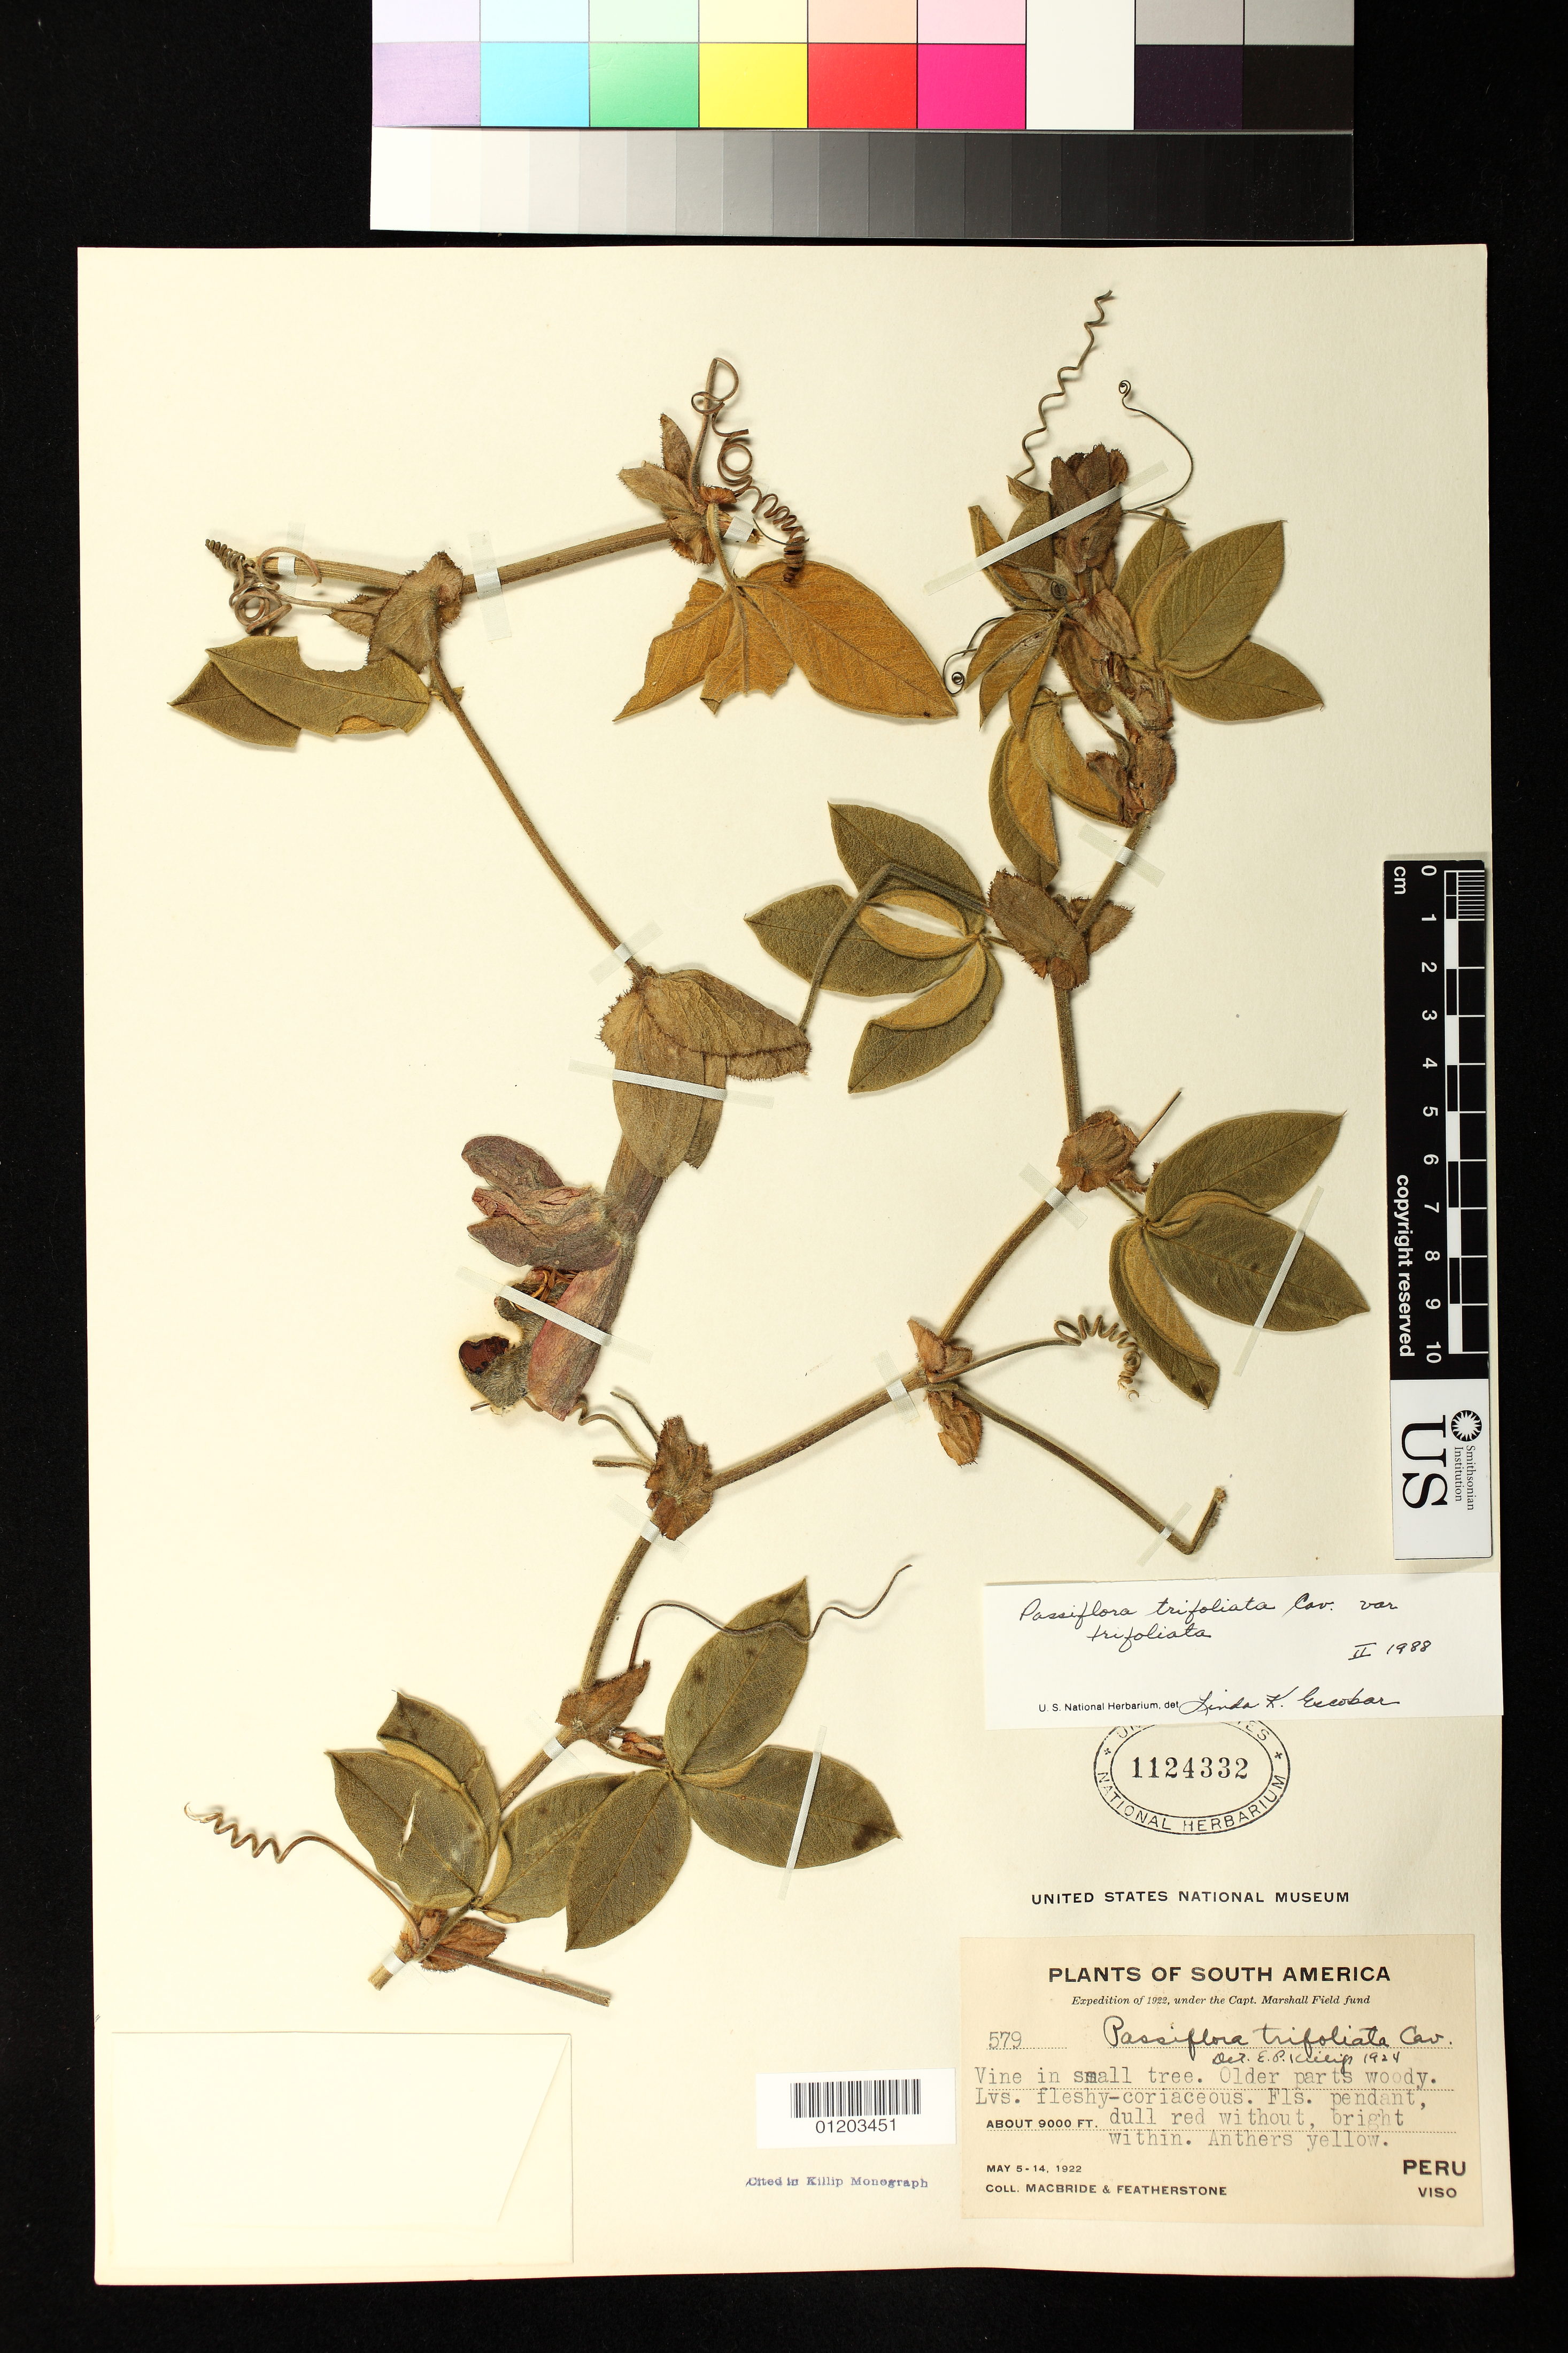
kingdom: Plantae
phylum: Tracheophyta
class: Magnoliopsida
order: Malpighiales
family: Passifloraceae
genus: Passiflora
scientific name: Passiflora trifoliata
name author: Cav.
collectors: Macbride, -- & -. Featherstone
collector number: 579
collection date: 1922-05-05/1922-05-14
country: Peru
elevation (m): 2743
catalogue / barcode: US 1124332